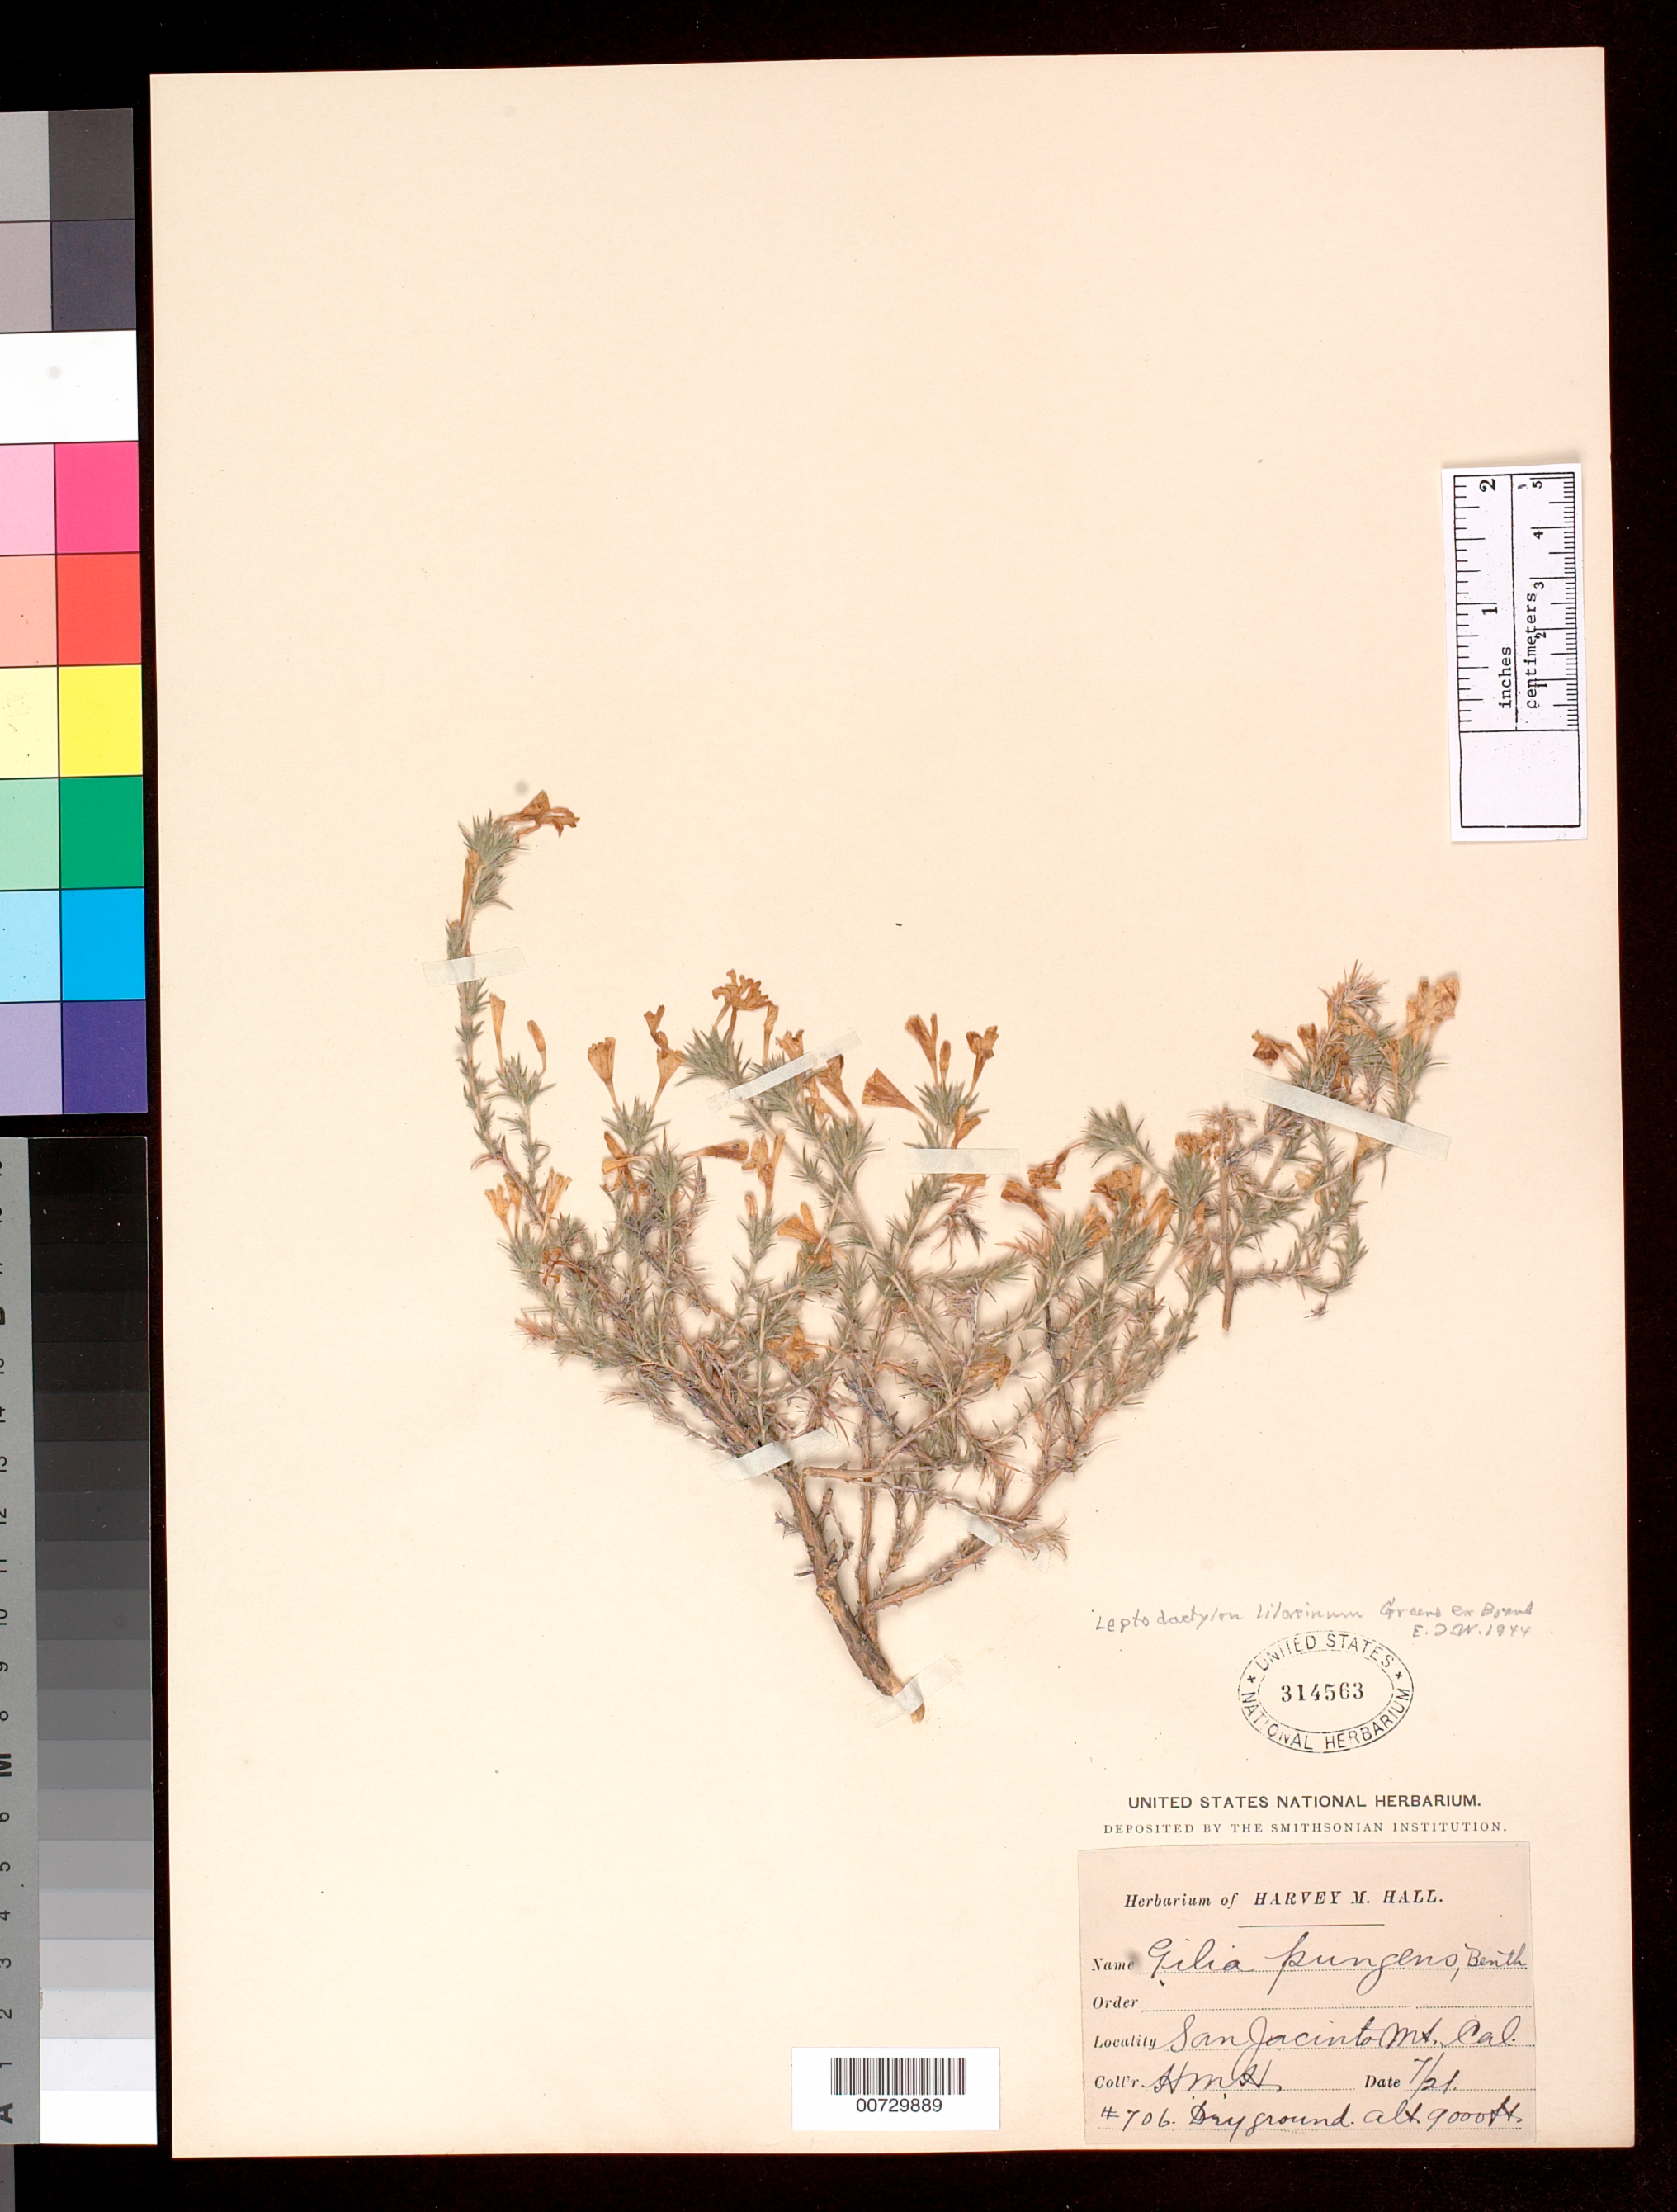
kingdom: Plantae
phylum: Tracheophyta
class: Magnoliopsida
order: Ericales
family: Polemoniaceae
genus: Linanthus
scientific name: Linanthus pungens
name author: (Torr.) J.M. Porter & L.A. Johnson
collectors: H. M. Hall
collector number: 706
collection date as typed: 21 Jun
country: United States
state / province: California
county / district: Riverside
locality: San Jacinto Mt. Dry ground.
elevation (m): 2743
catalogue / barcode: US 314563